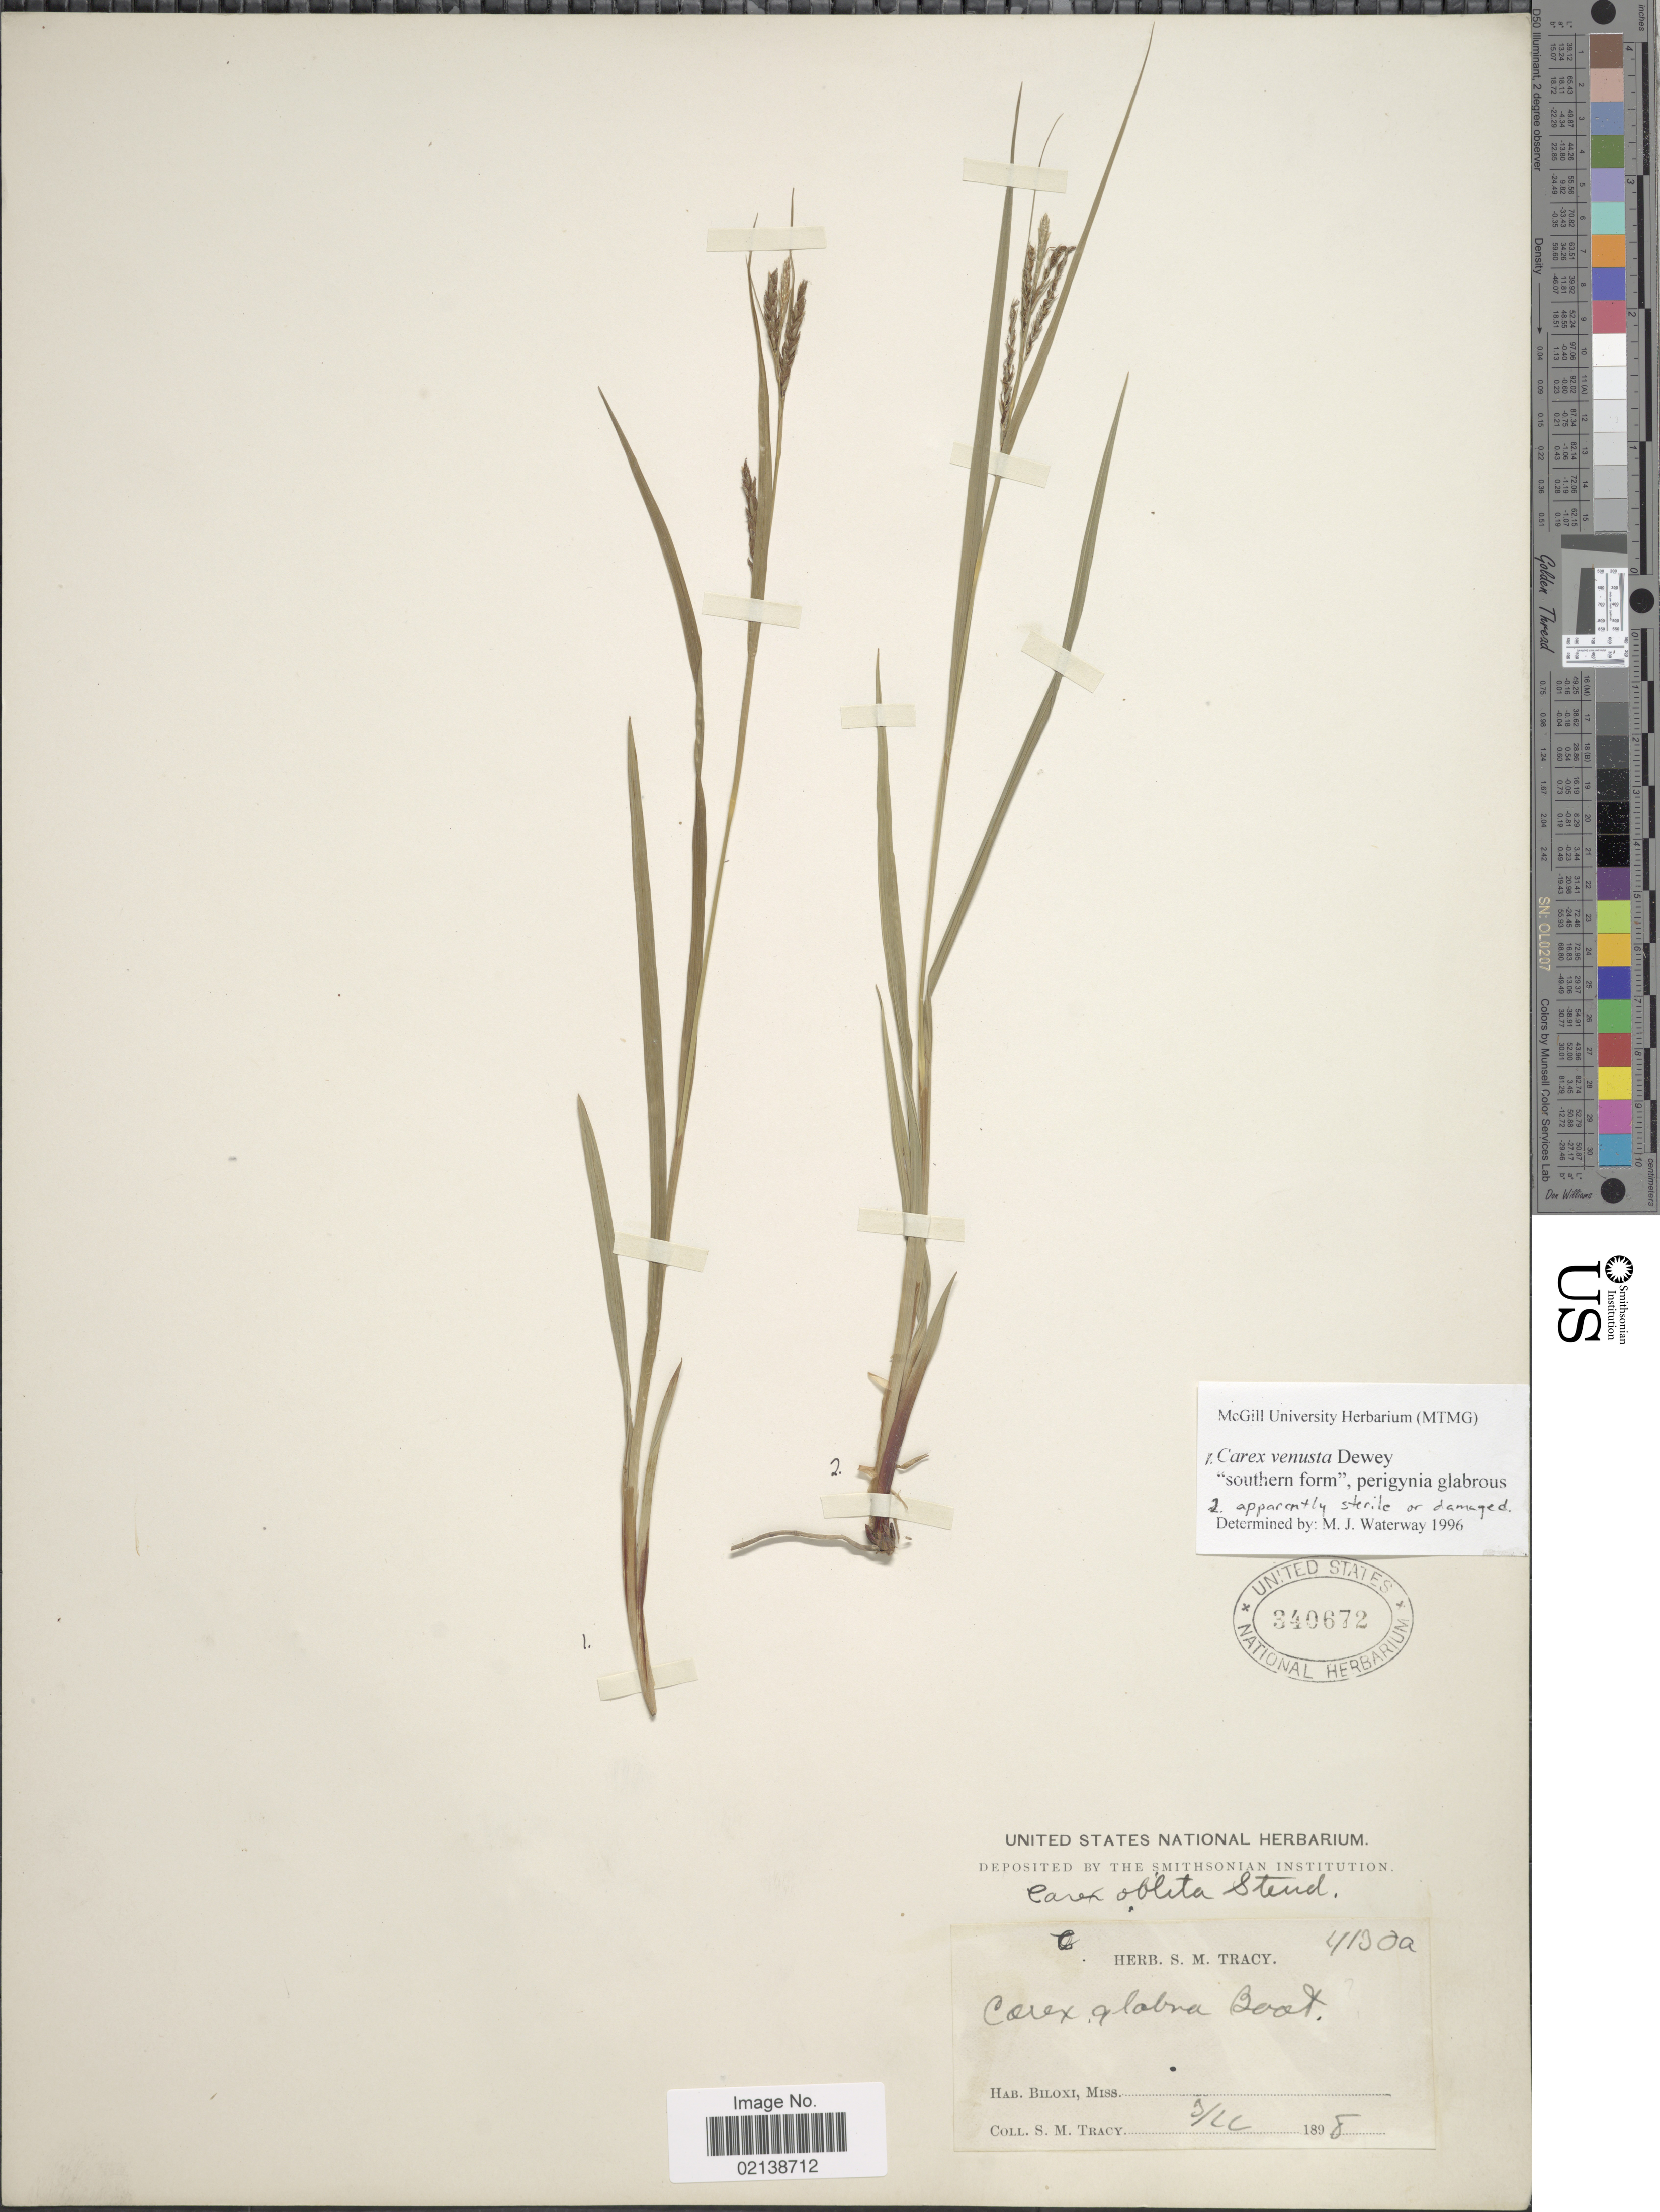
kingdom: Plantae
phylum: Tracheophyta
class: Liliopsida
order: Poales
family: Cyperaceae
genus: Carex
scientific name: Carex venusta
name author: Dewey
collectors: S. M. Tracy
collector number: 4130a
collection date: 1898-03-22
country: United States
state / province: Mississippi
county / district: Harrison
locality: Biloxi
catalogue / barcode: US 340672